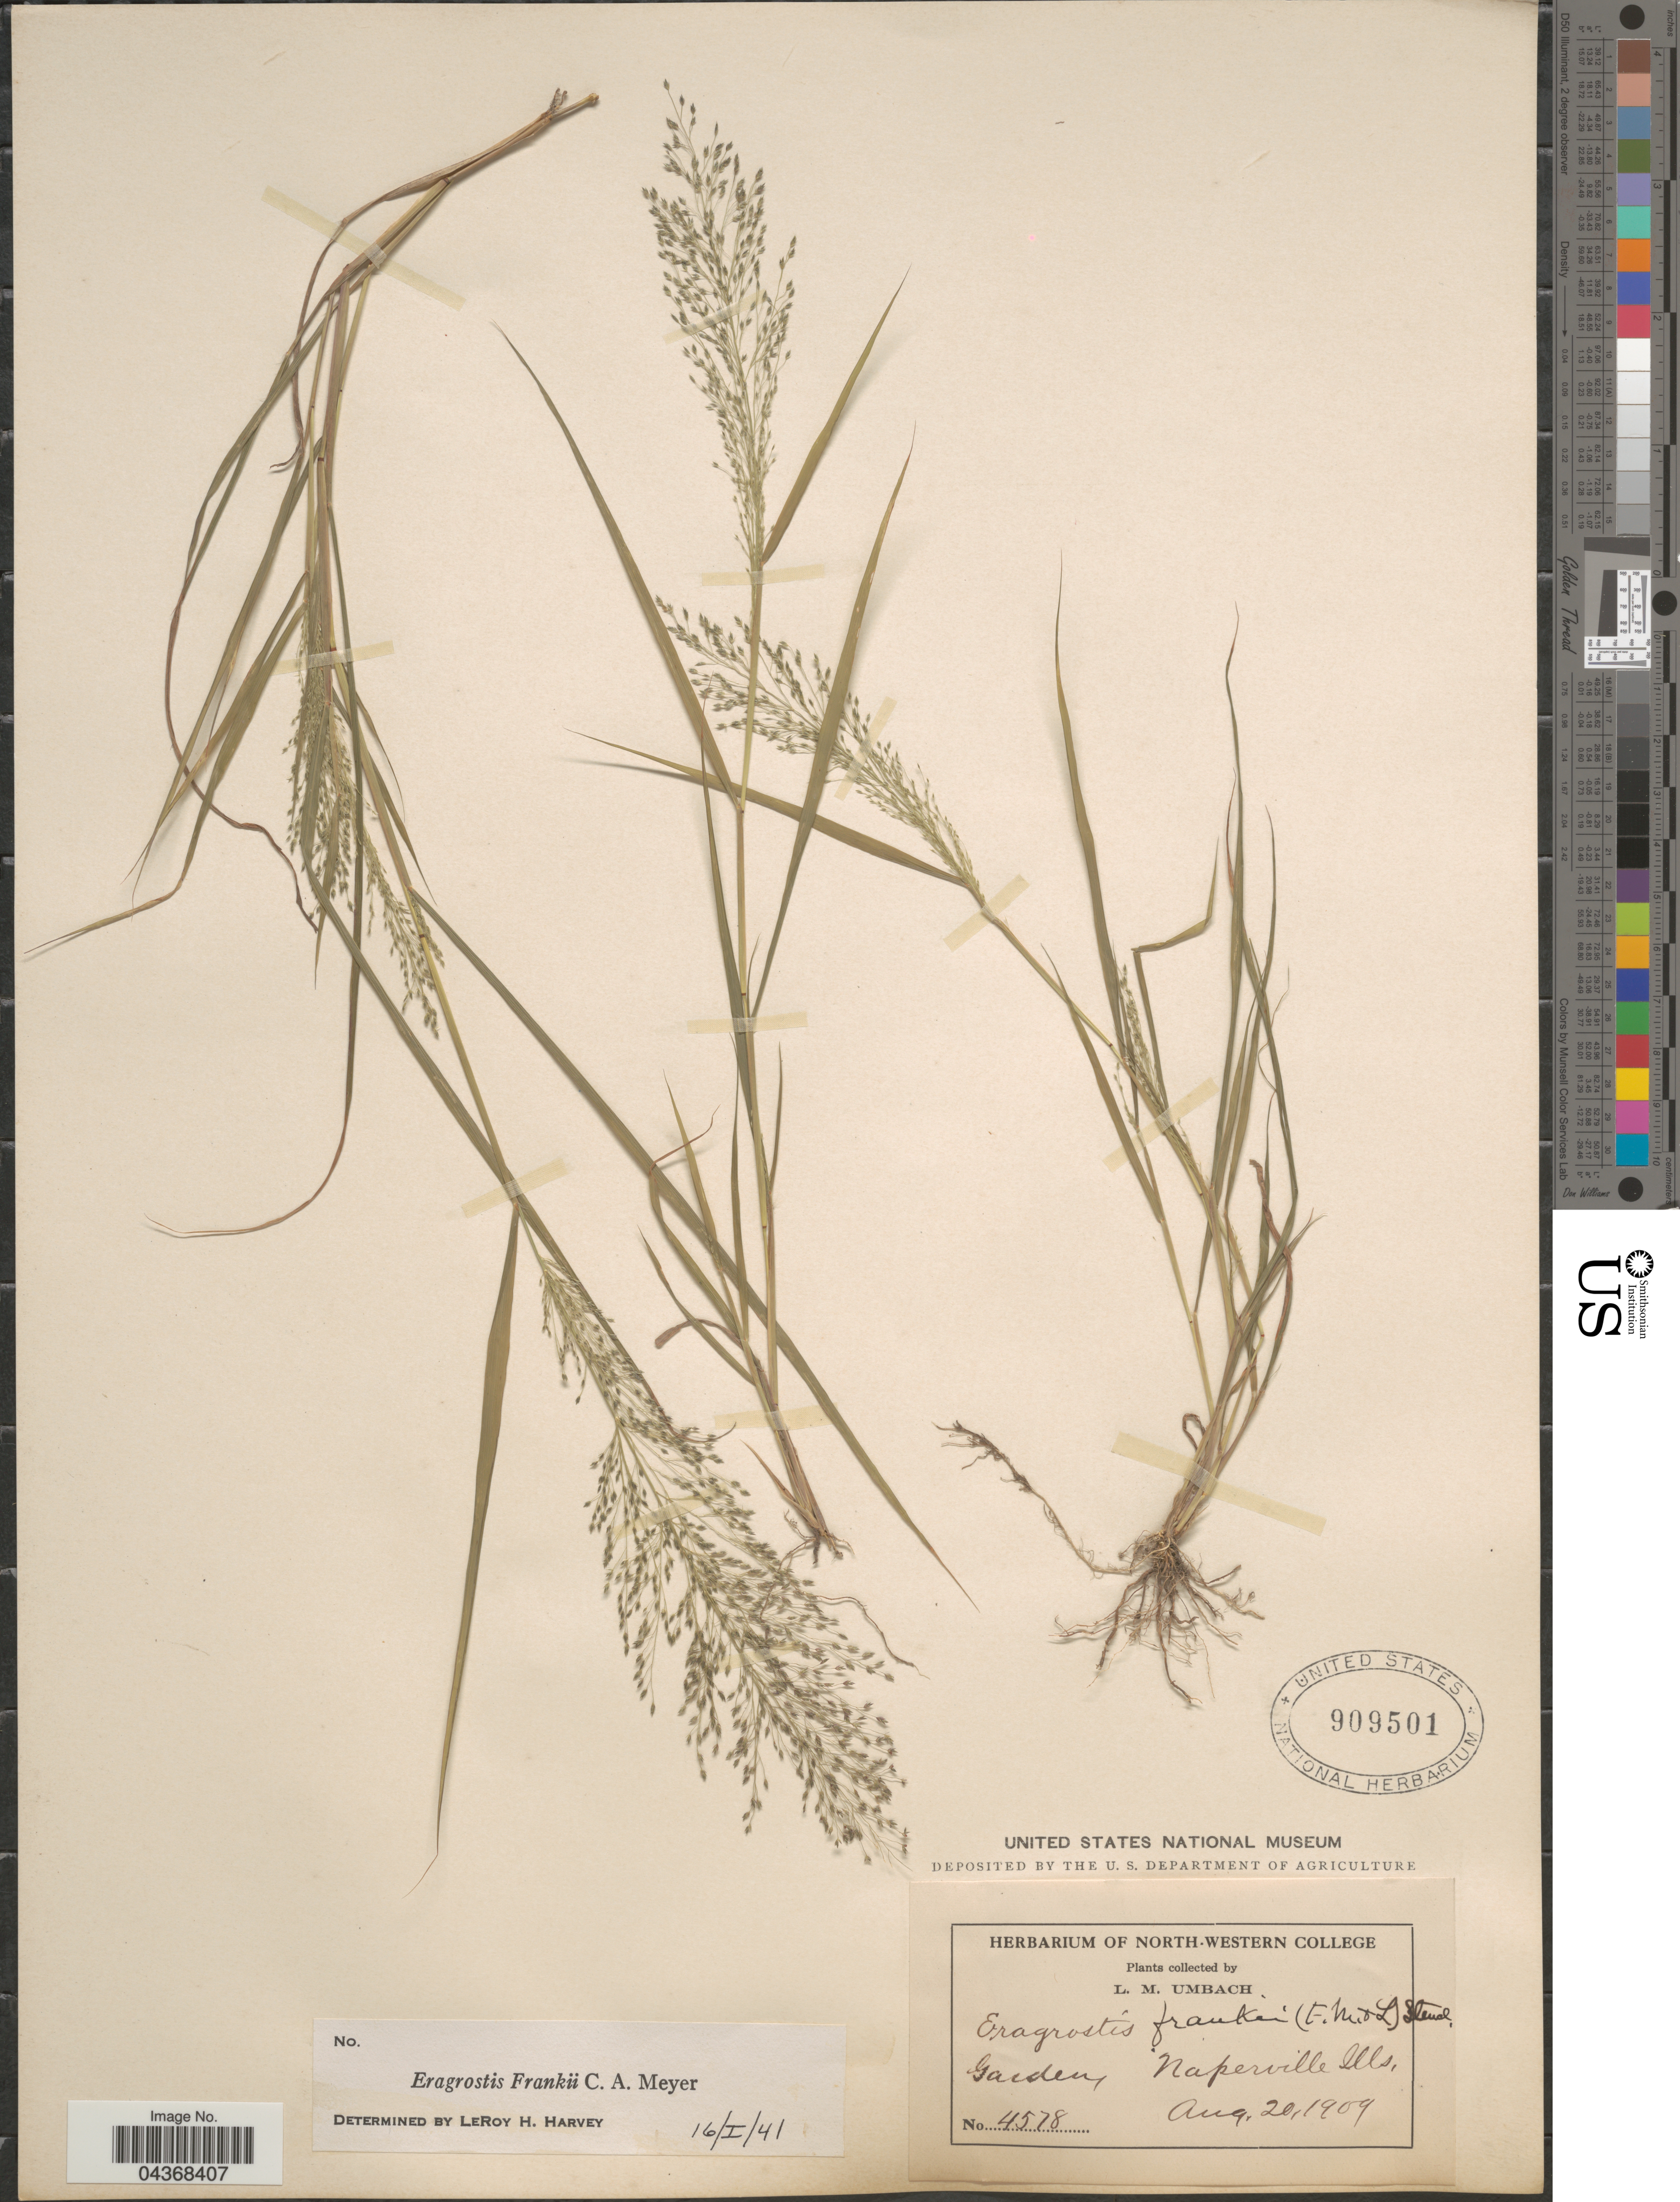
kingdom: Plantae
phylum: Tracheophyta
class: Liliopsida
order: Poales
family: Poaceae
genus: Eragrostis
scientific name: Eragrostis frankii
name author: C.A. Mey. ex Steud.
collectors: L. M. Umbach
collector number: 4578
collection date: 1909-08-20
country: United States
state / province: Illinois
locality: Garden, Naperville.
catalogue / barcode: US 909501